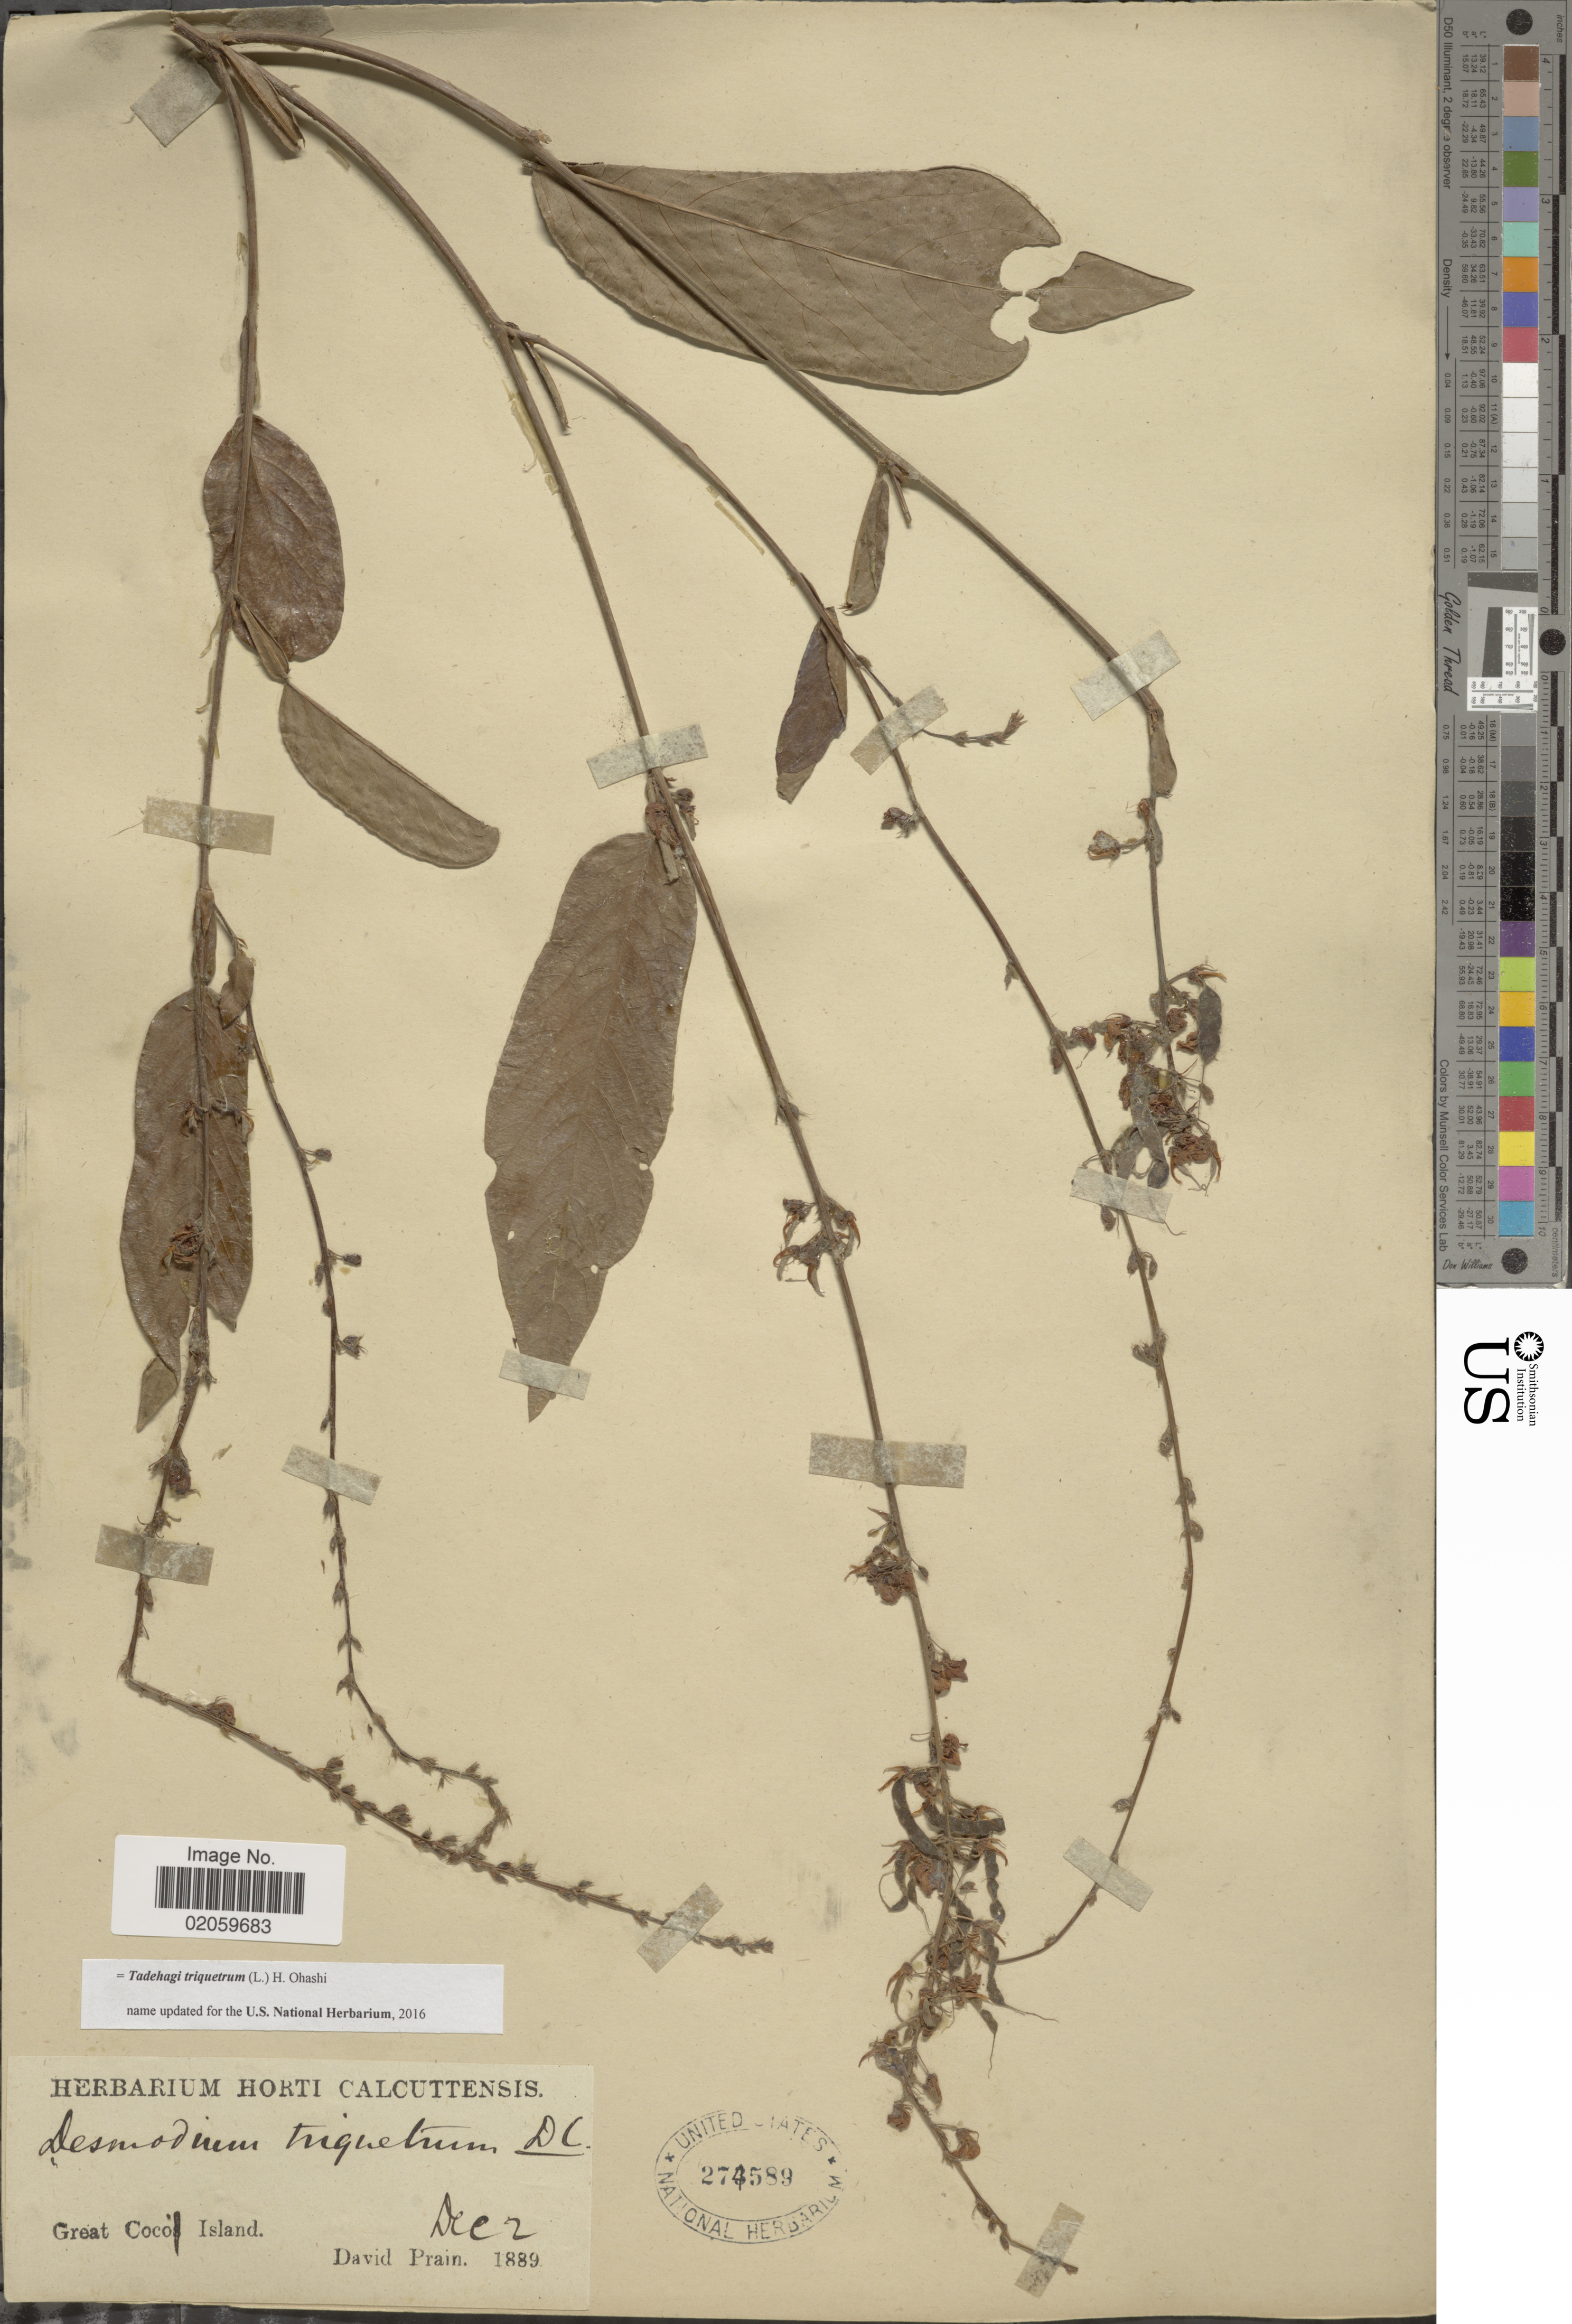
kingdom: Plantae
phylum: Tracheophyta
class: Magnoliopsida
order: Fabales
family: Fabaceae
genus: Tadehagi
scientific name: Tadehagi triquetrum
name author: (L.) H. Ohashi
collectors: D. Prain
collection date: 1889-12-02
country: India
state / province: Andaman and Nicobar Islands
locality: Great Coco Island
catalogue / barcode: US 274589